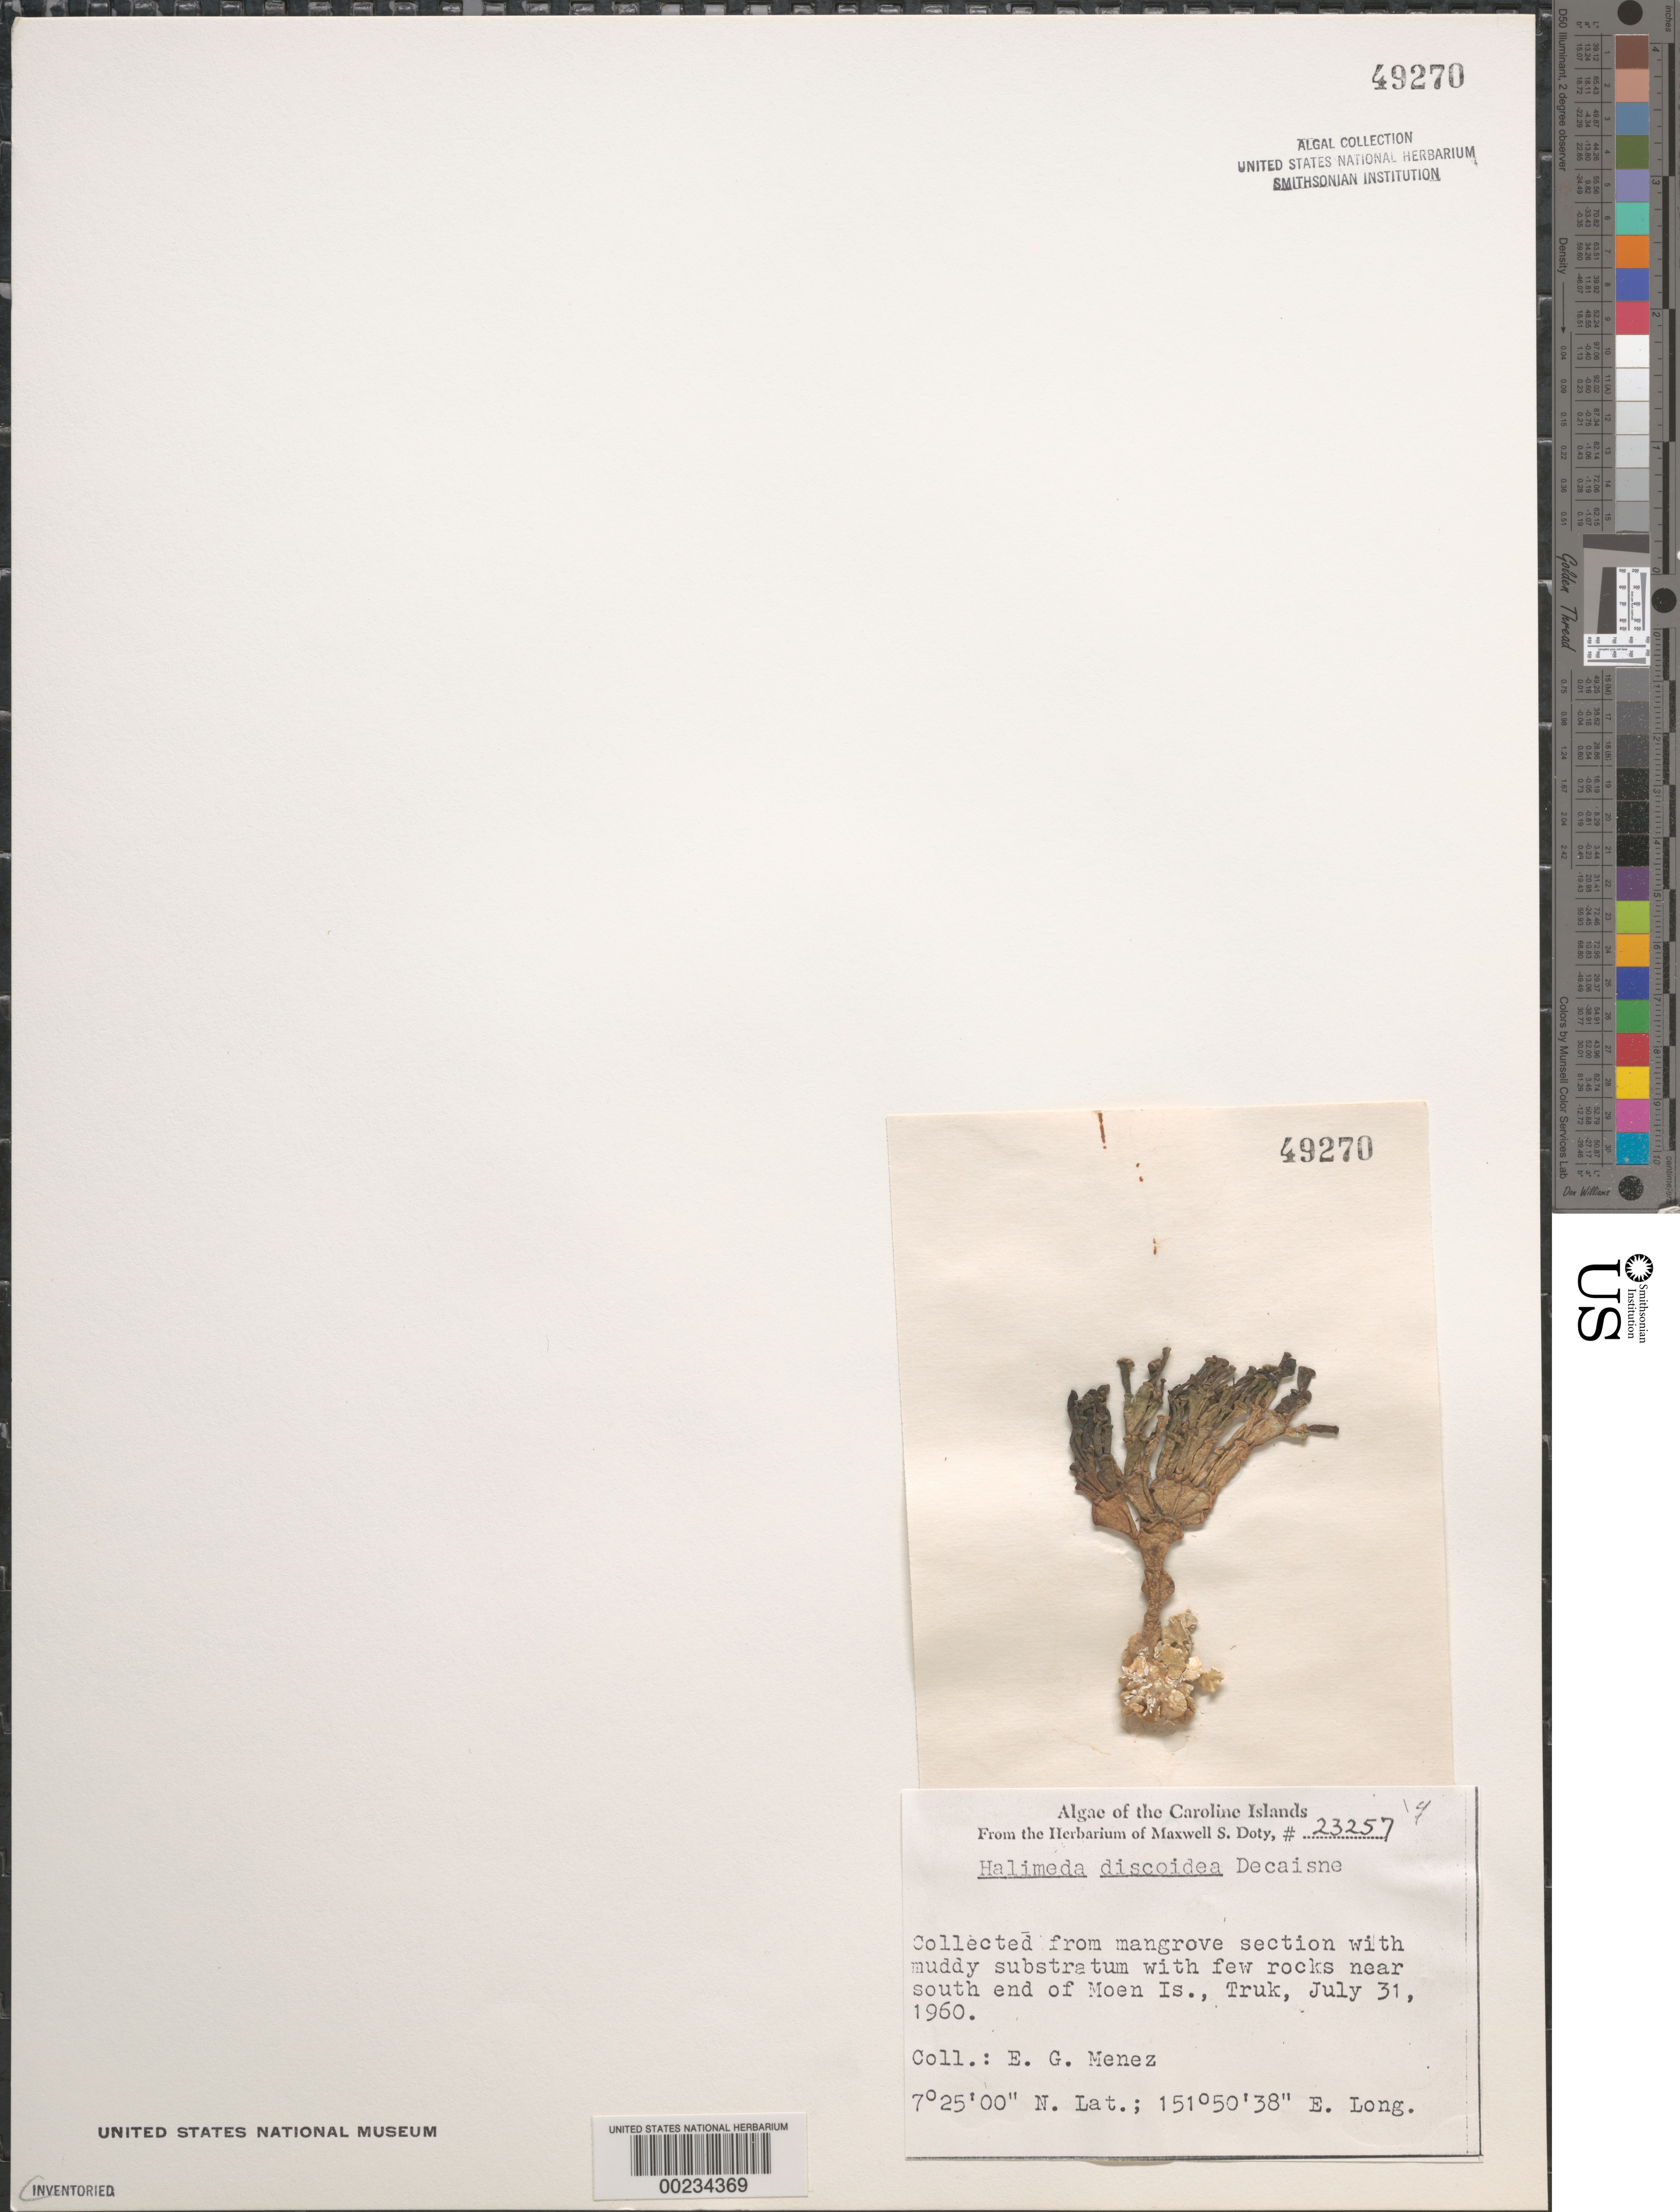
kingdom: Plantae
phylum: Chlorophyta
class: Ulvophyceae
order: Bryopsidales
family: Halimedaceae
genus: Halimeda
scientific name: Halimeda discoidea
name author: Decne.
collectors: Meñez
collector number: MSD 23257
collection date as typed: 31 Jul 1960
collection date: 1960-07-31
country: Micronesia, Federated States of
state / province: Truk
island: Moen [Wono]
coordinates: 7 25' 00" N, 151 50' 38" E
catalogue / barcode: US 49270